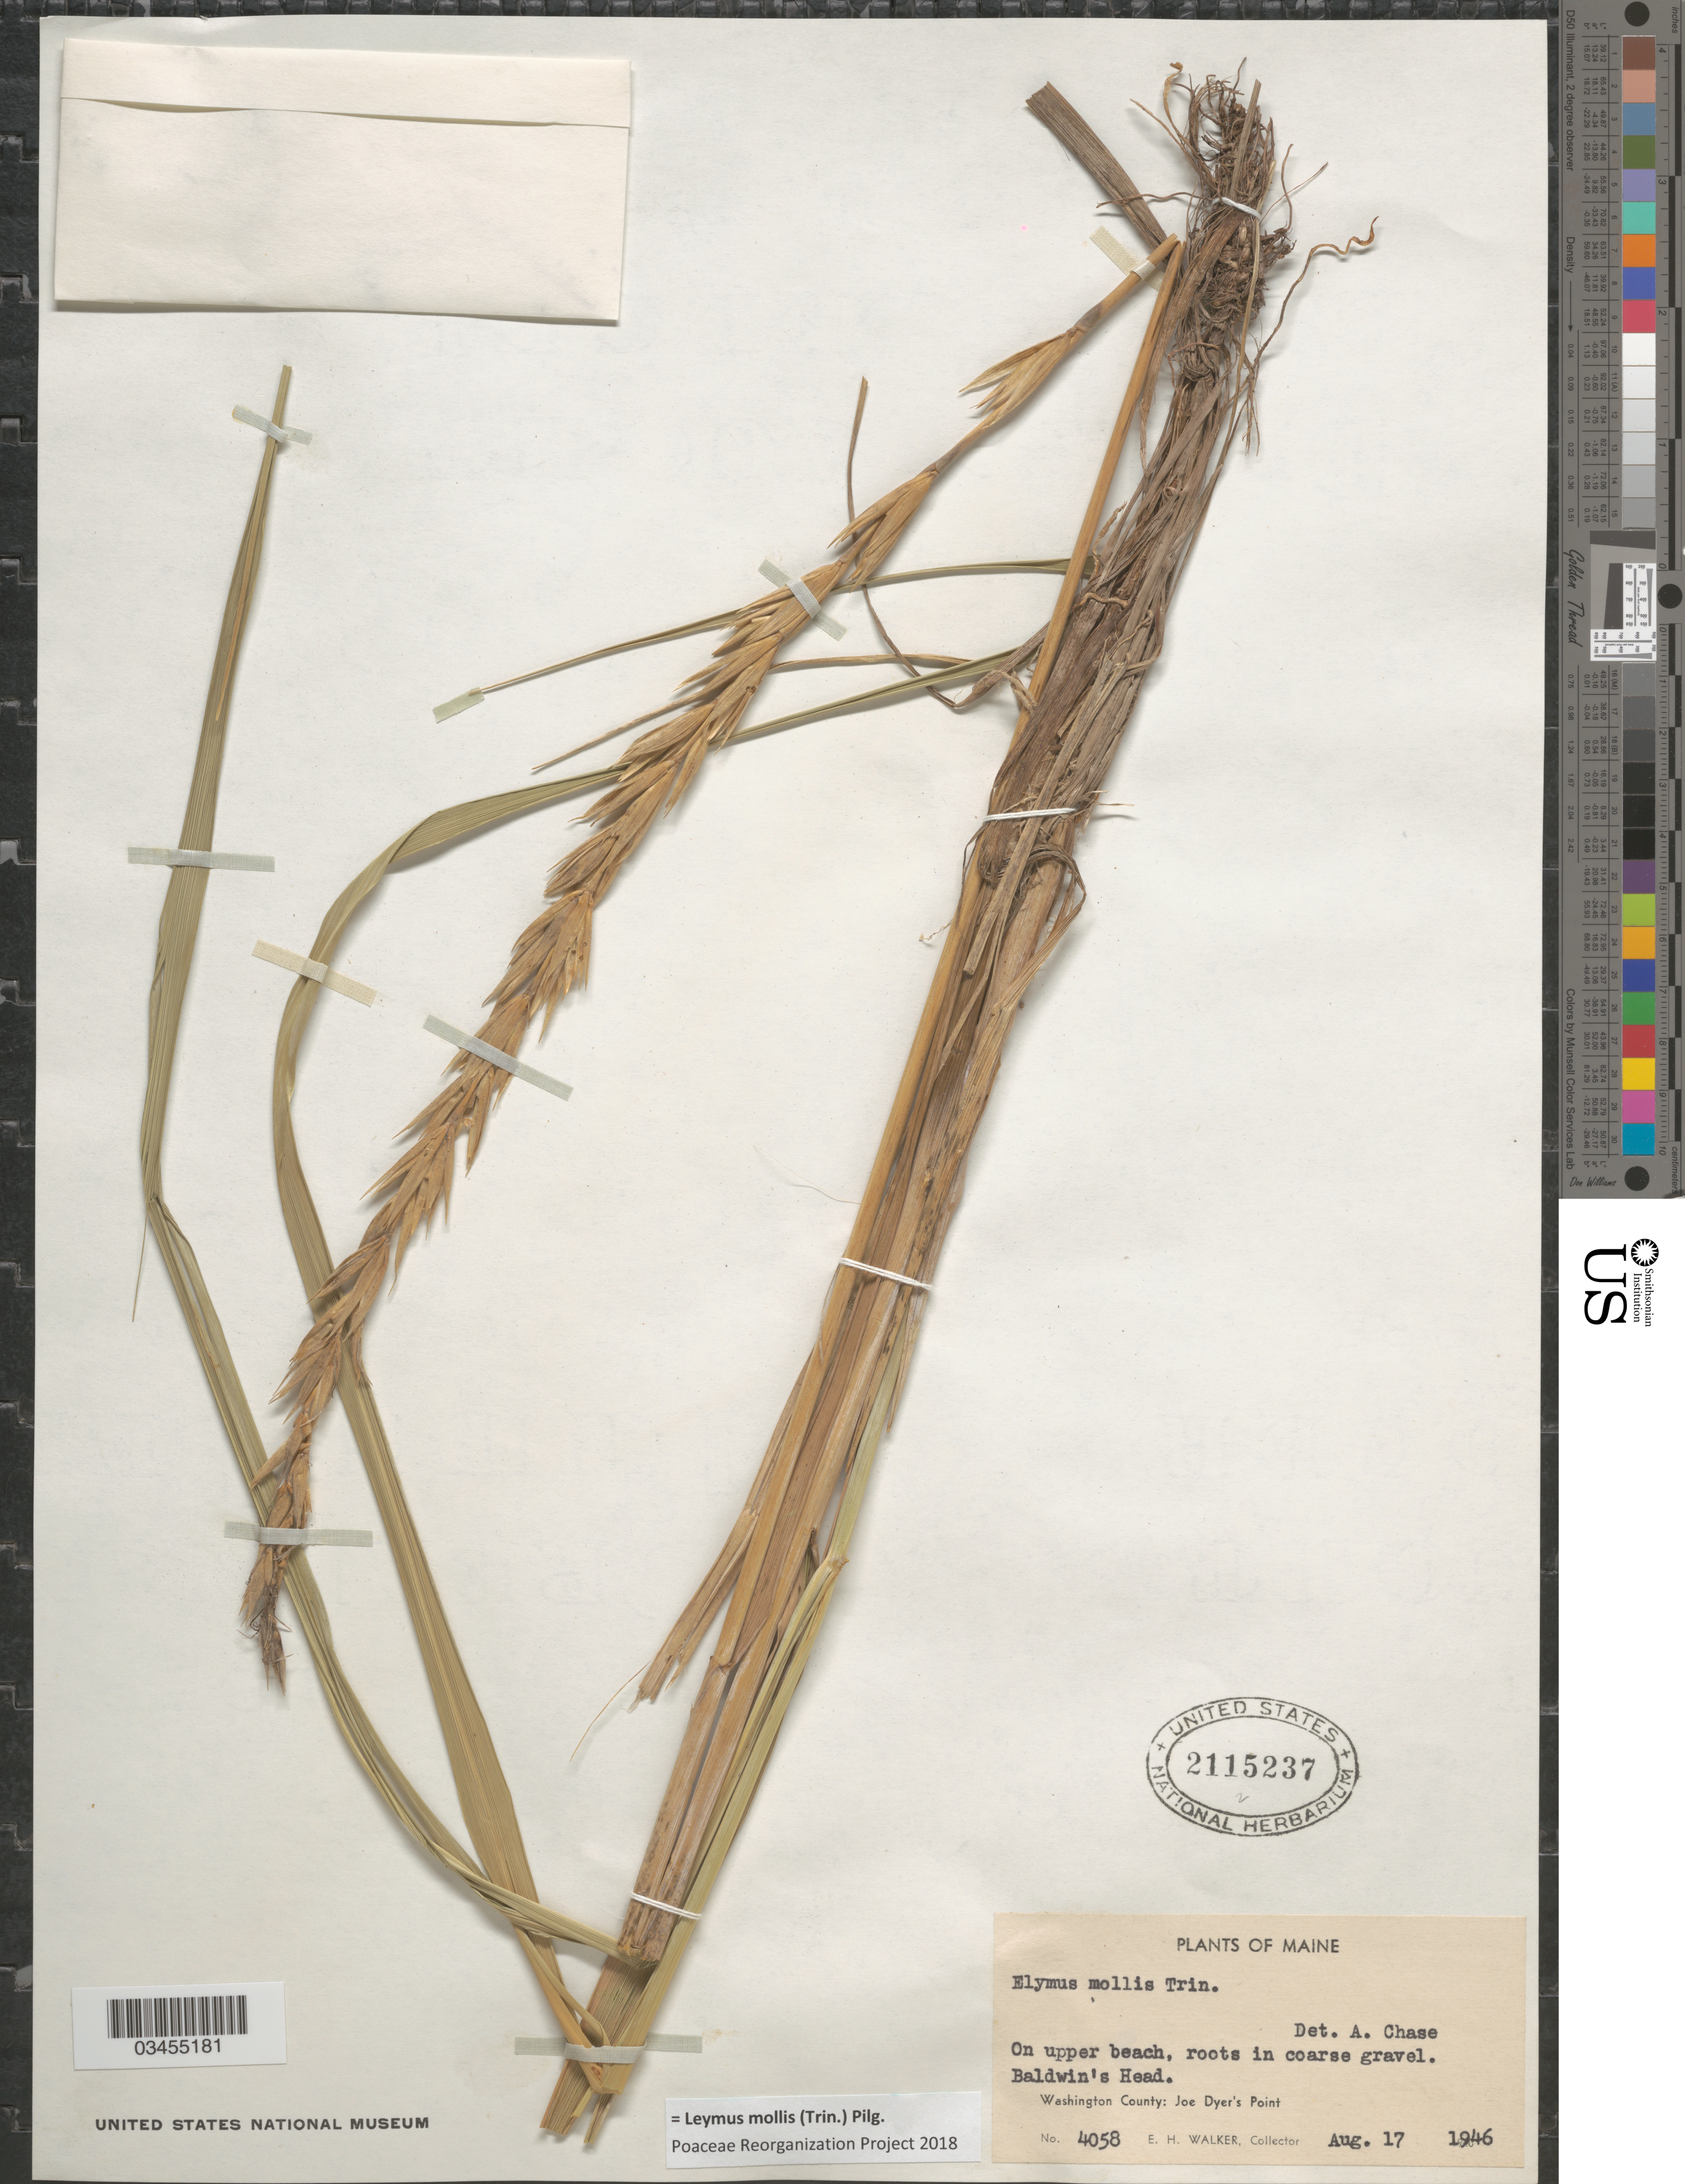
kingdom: Plantae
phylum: Tracheophyta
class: Liliopsida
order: Poales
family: Poaceae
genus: Leymus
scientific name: Leymus mollis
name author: (Trin.) Pilg.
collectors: E. H. Walker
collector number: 4058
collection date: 1946-08-17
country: United States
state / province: Maine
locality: On upper beach, roots in coarse gravel. Baldwin's Head. Washington County: Joe Dyer's Point.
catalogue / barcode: US 2115237